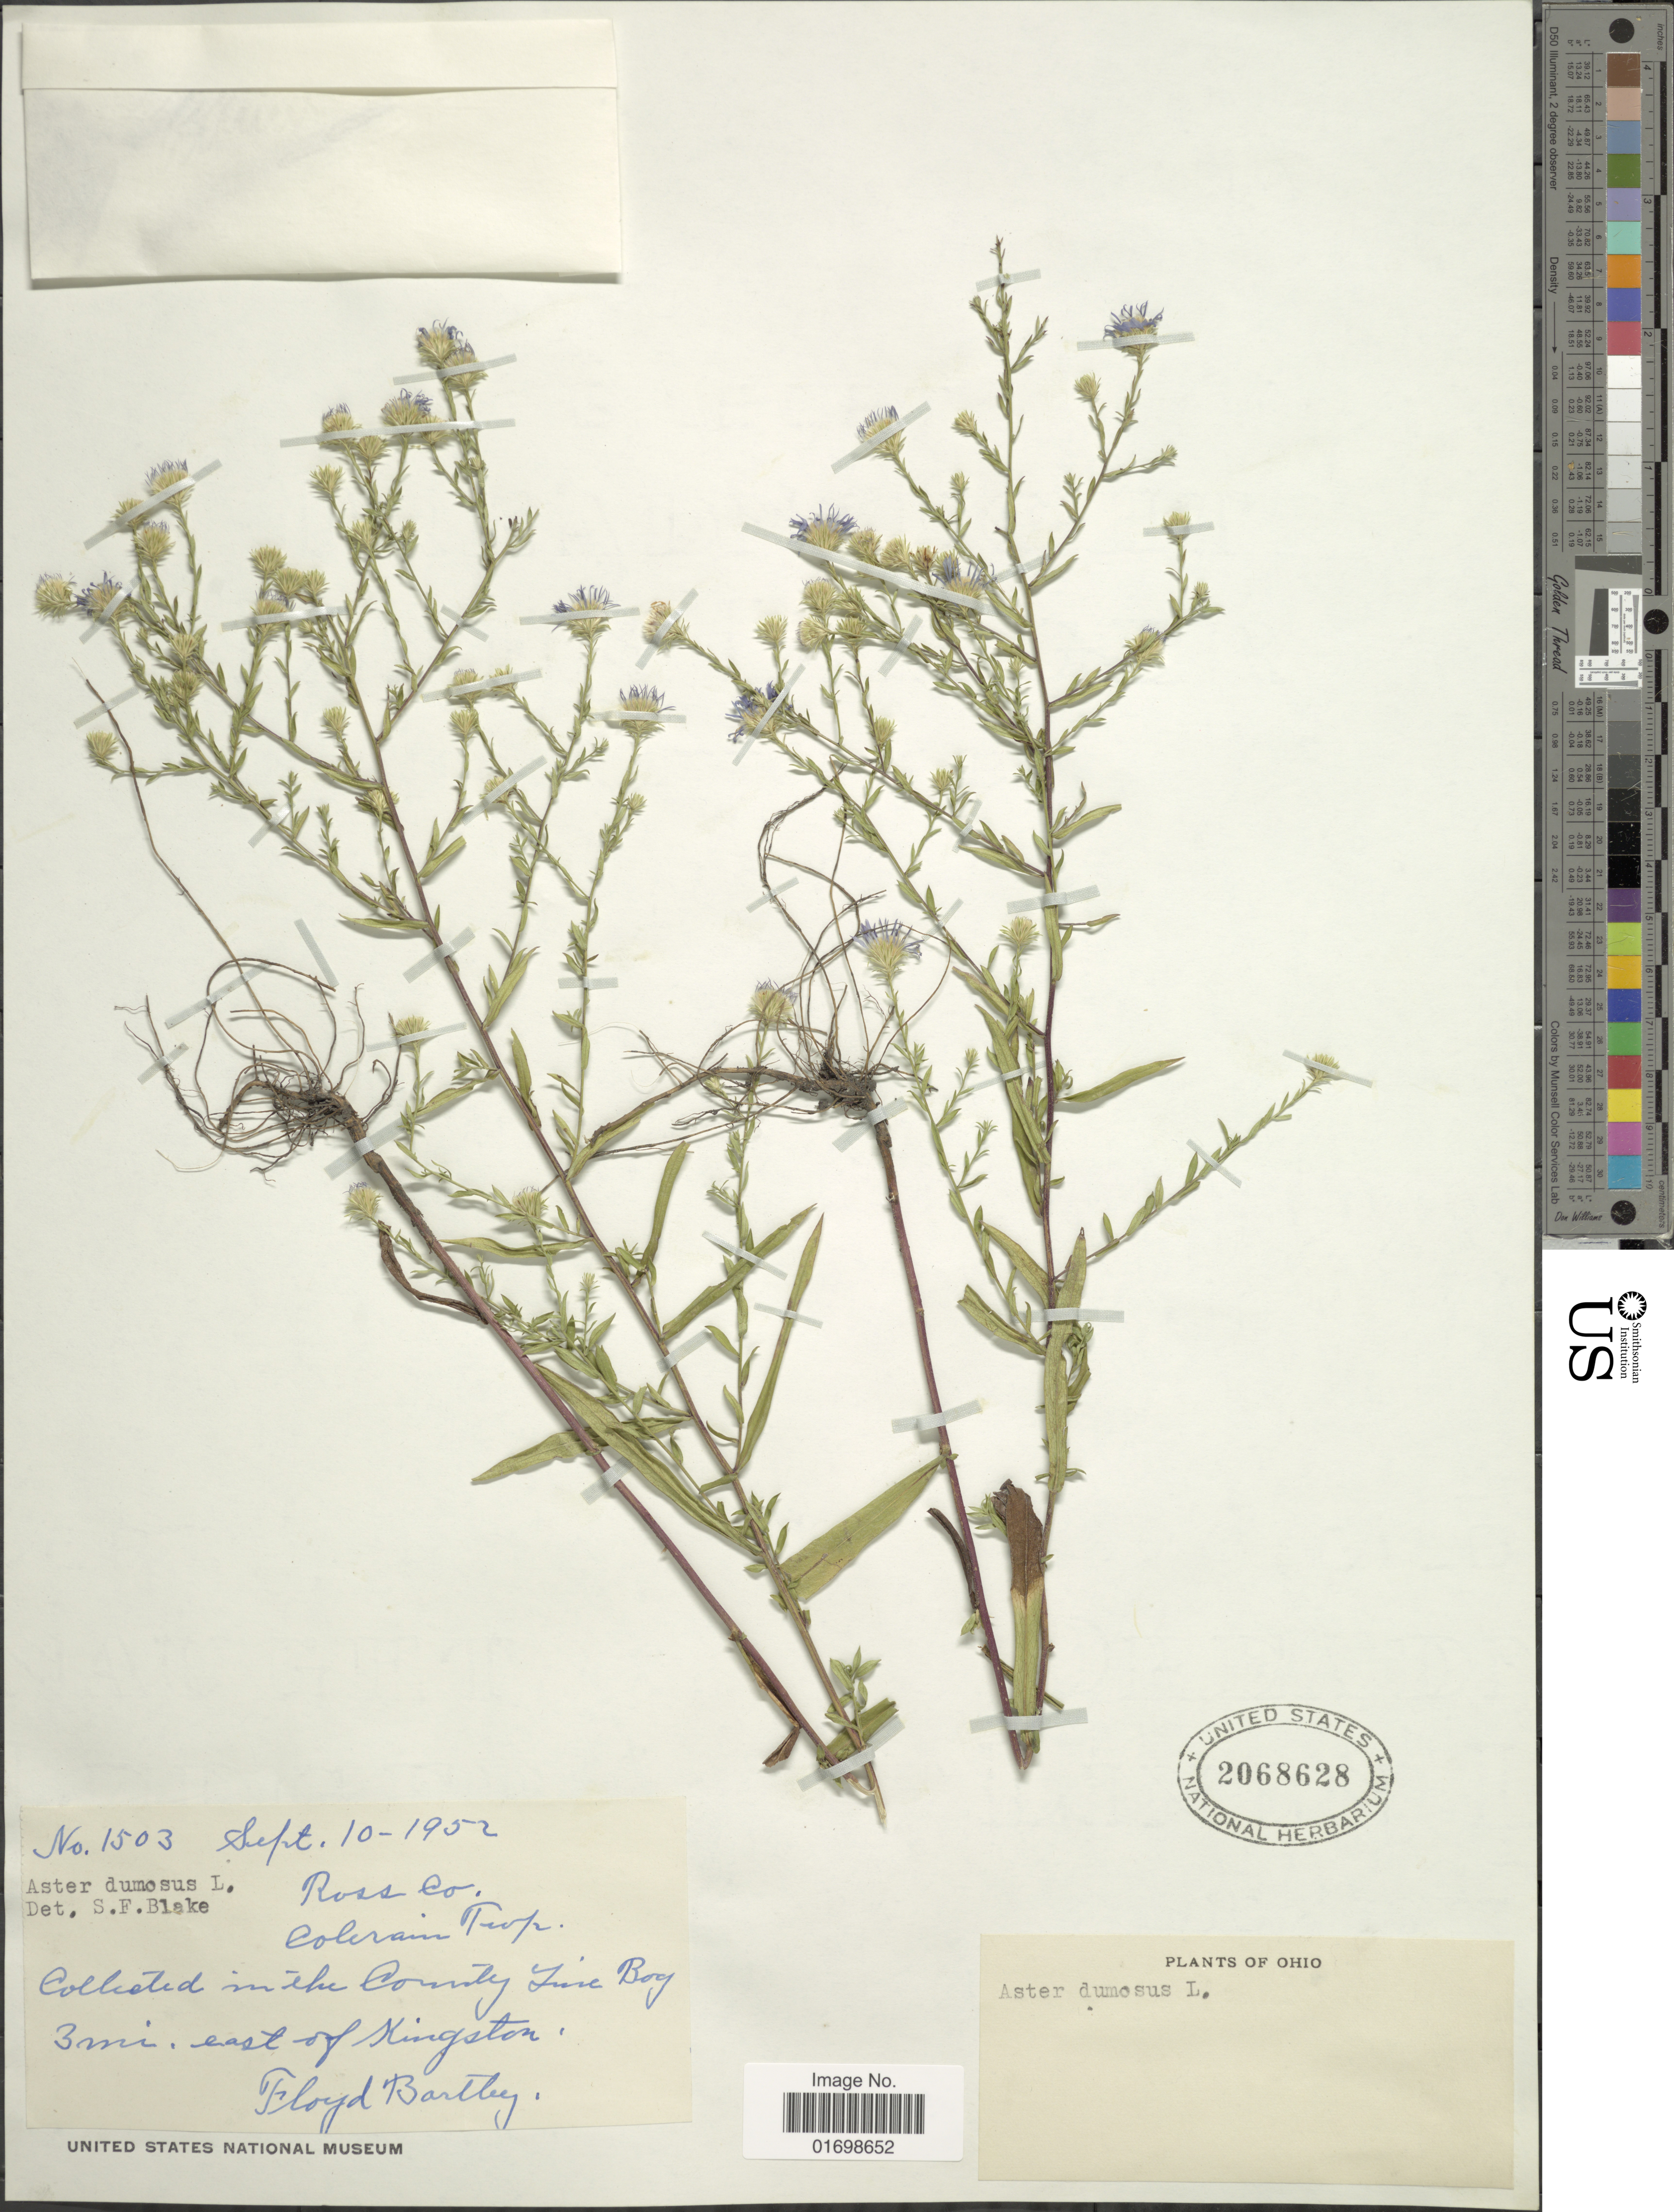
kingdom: Plantae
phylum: Tracheophyta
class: Magnoliopsida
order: Asterales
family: Asteraceae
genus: Symphyotrichum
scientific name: Symphyotrichum dumosum var. coridifolium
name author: (Michx.) Semple et al.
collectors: F. Bartley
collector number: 1503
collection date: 1952-09-10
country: United States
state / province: Ohio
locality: Ross. Co. Colreain Trop. County Lime Boy 3 mi. east of Kingston.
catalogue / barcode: US 2068628